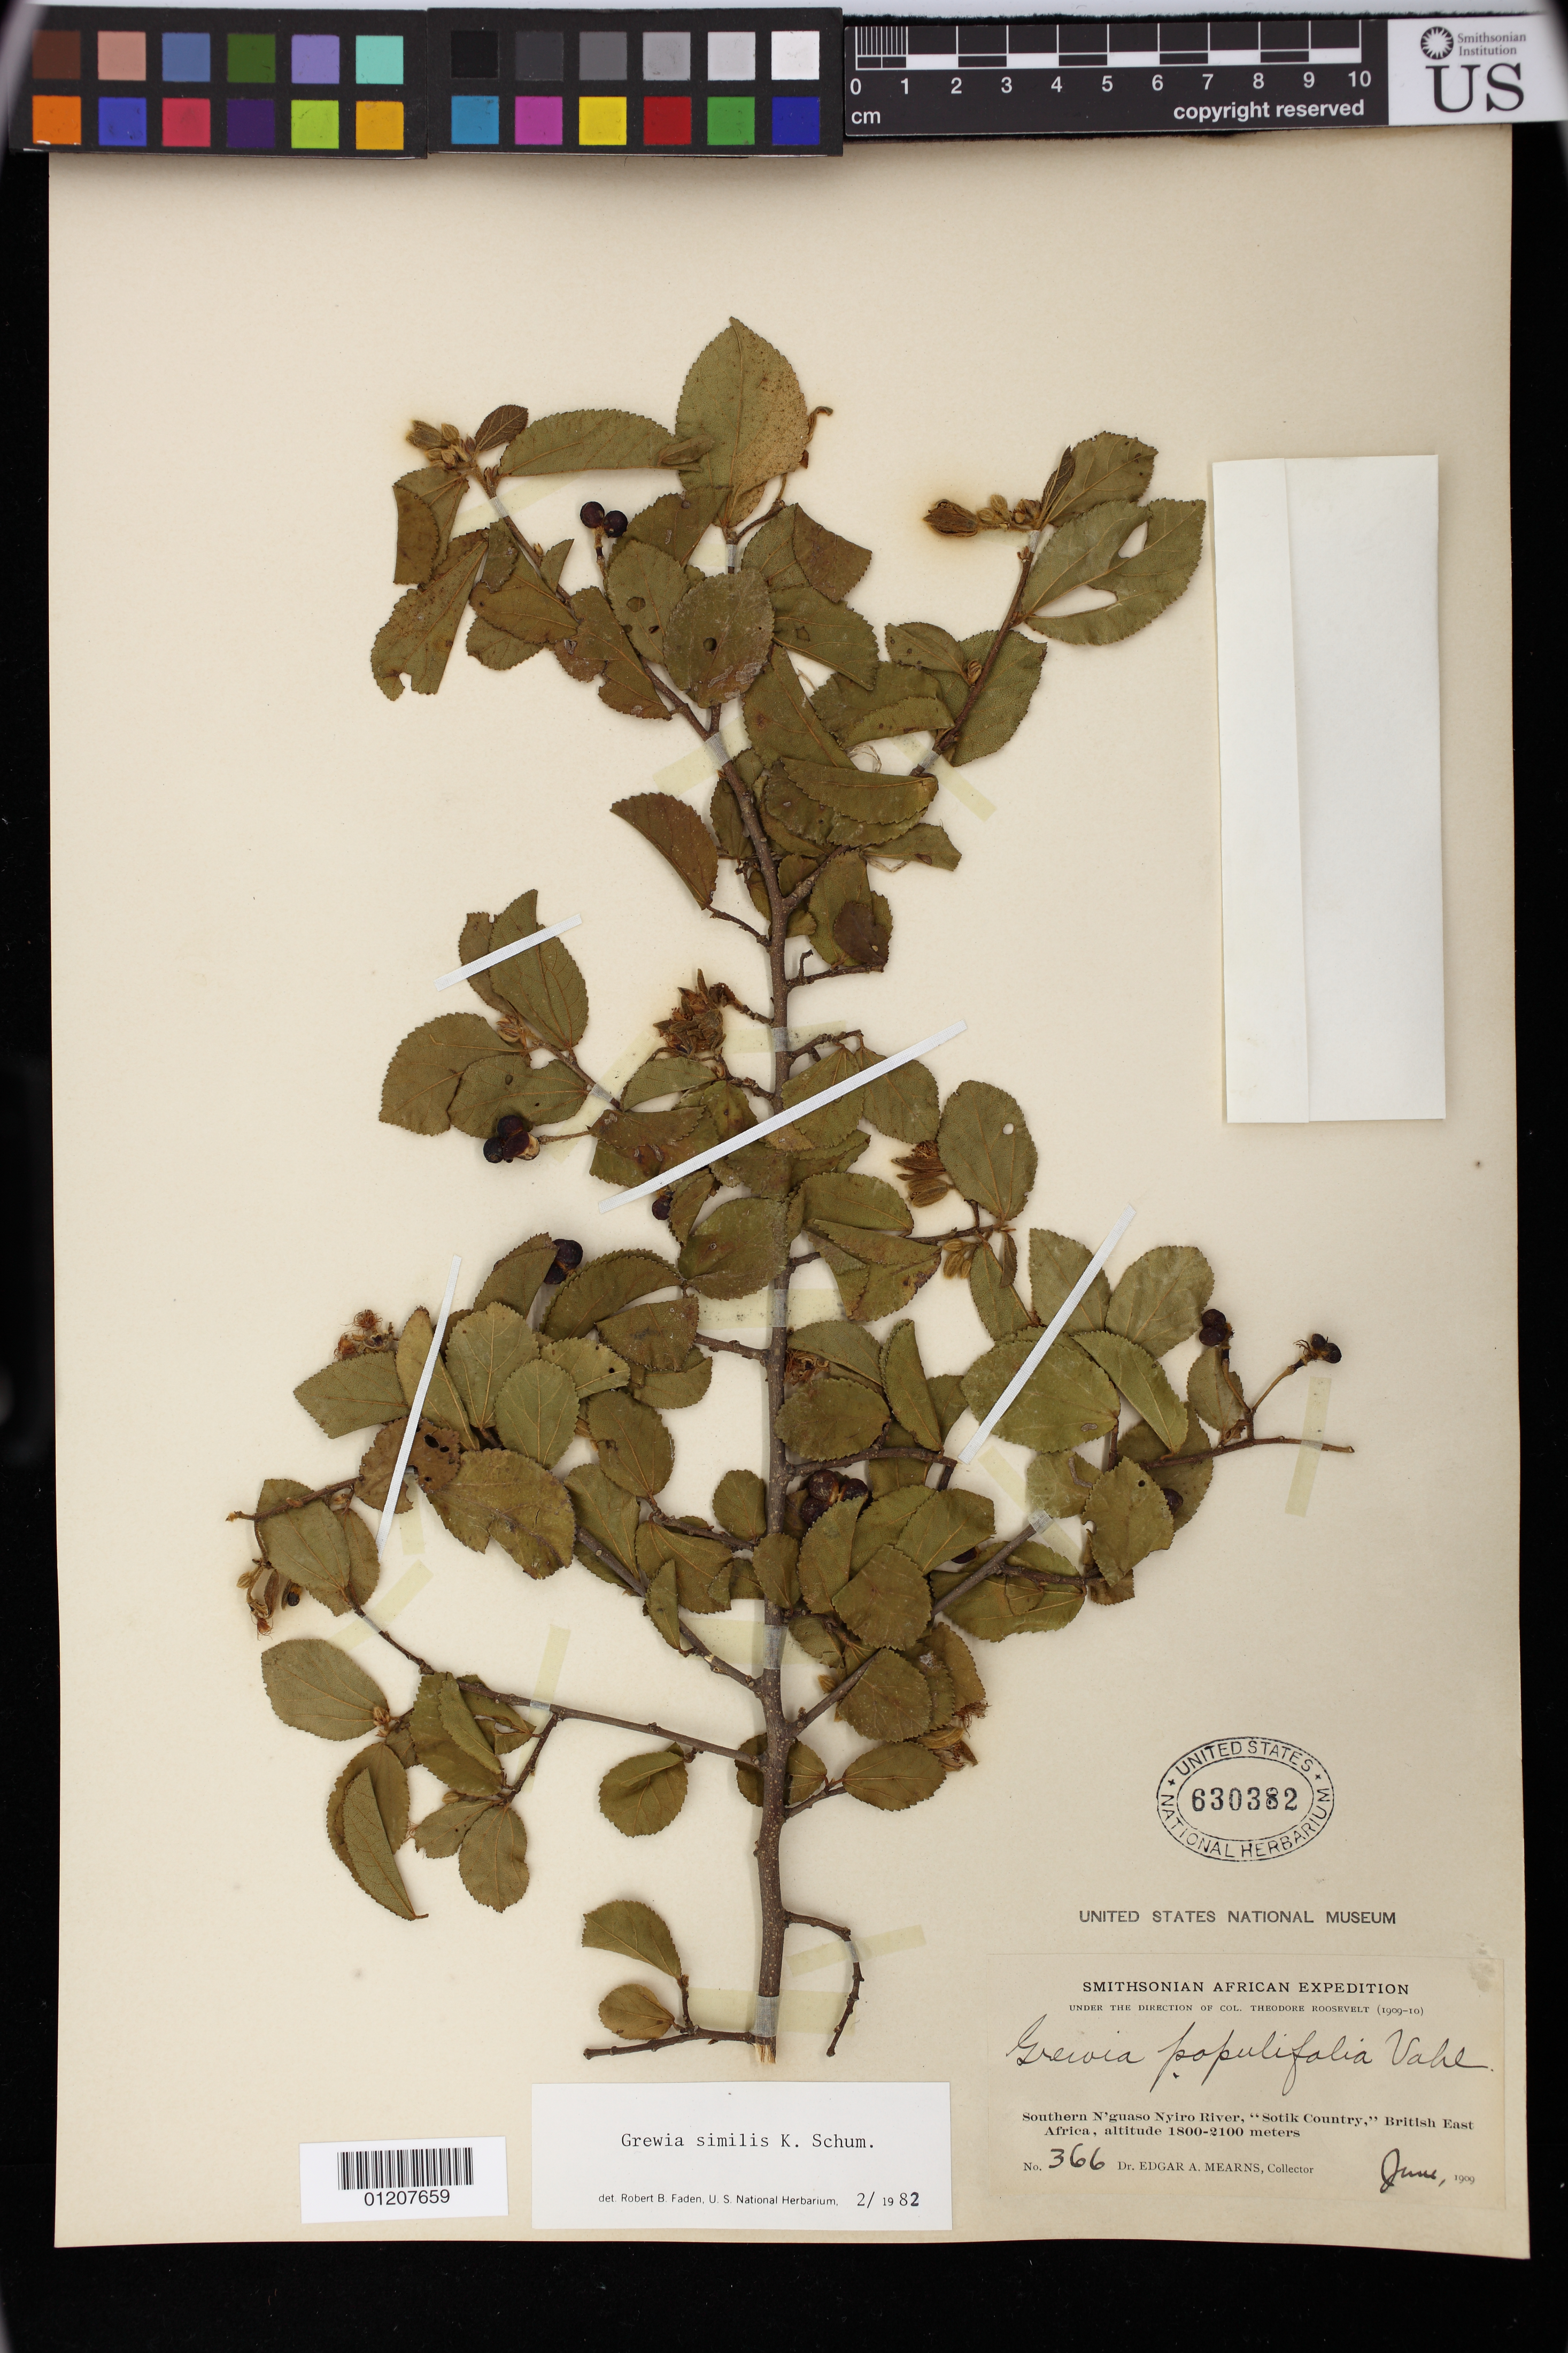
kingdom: Plantae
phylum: Tracheophyta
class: Magnoliopsida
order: Malvales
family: Malvaceae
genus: Grewia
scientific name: Grewia similis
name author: K. Schum.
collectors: E. A. Mearns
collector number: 366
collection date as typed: Jun 1909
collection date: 1909-06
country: Kenya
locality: Southern N'guaso Nyiro River, "Sotik Country" British East Africa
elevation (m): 1800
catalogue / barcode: US 630382